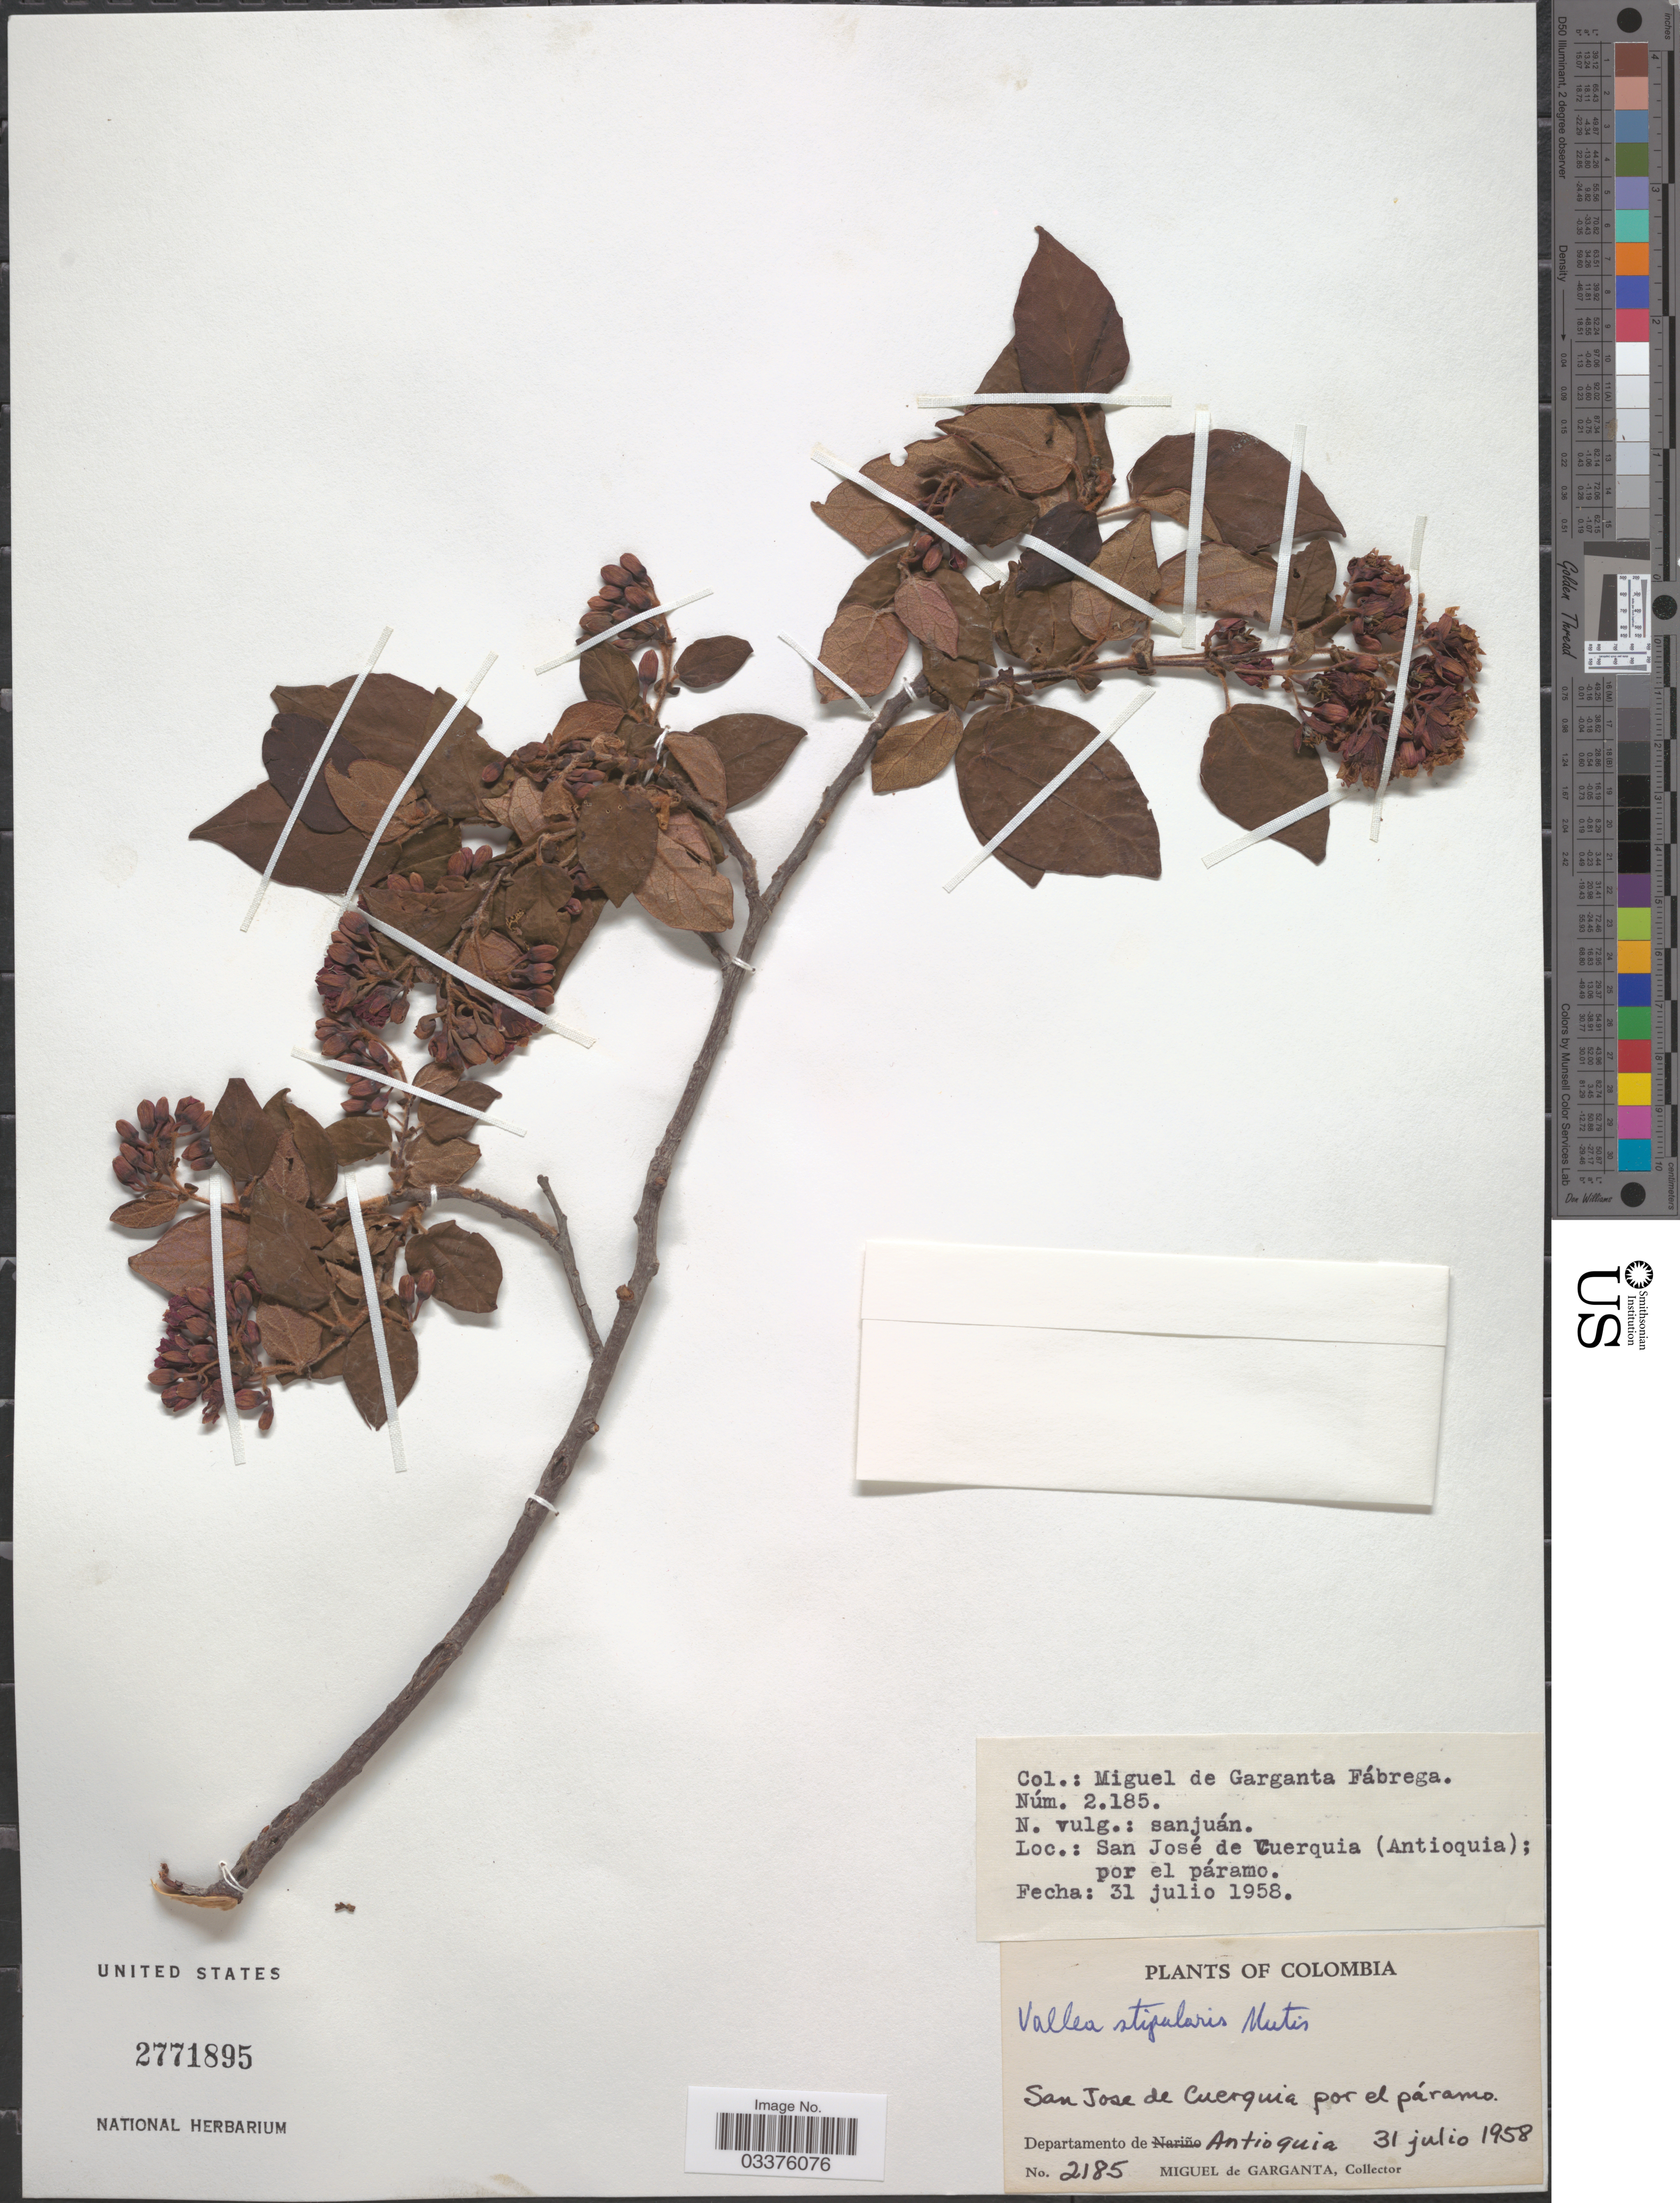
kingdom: Plantae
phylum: Tracheophyta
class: Magnoliopsida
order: Oxalidales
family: Elaeocarpaceae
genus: Vallea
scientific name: Vallea stipularis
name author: L. f.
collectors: M. Garganta-Fábrega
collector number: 2185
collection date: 1958-07-31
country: Colombia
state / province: Antioquia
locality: San José de Cuerquia por el páramo.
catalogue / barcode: US 2771895